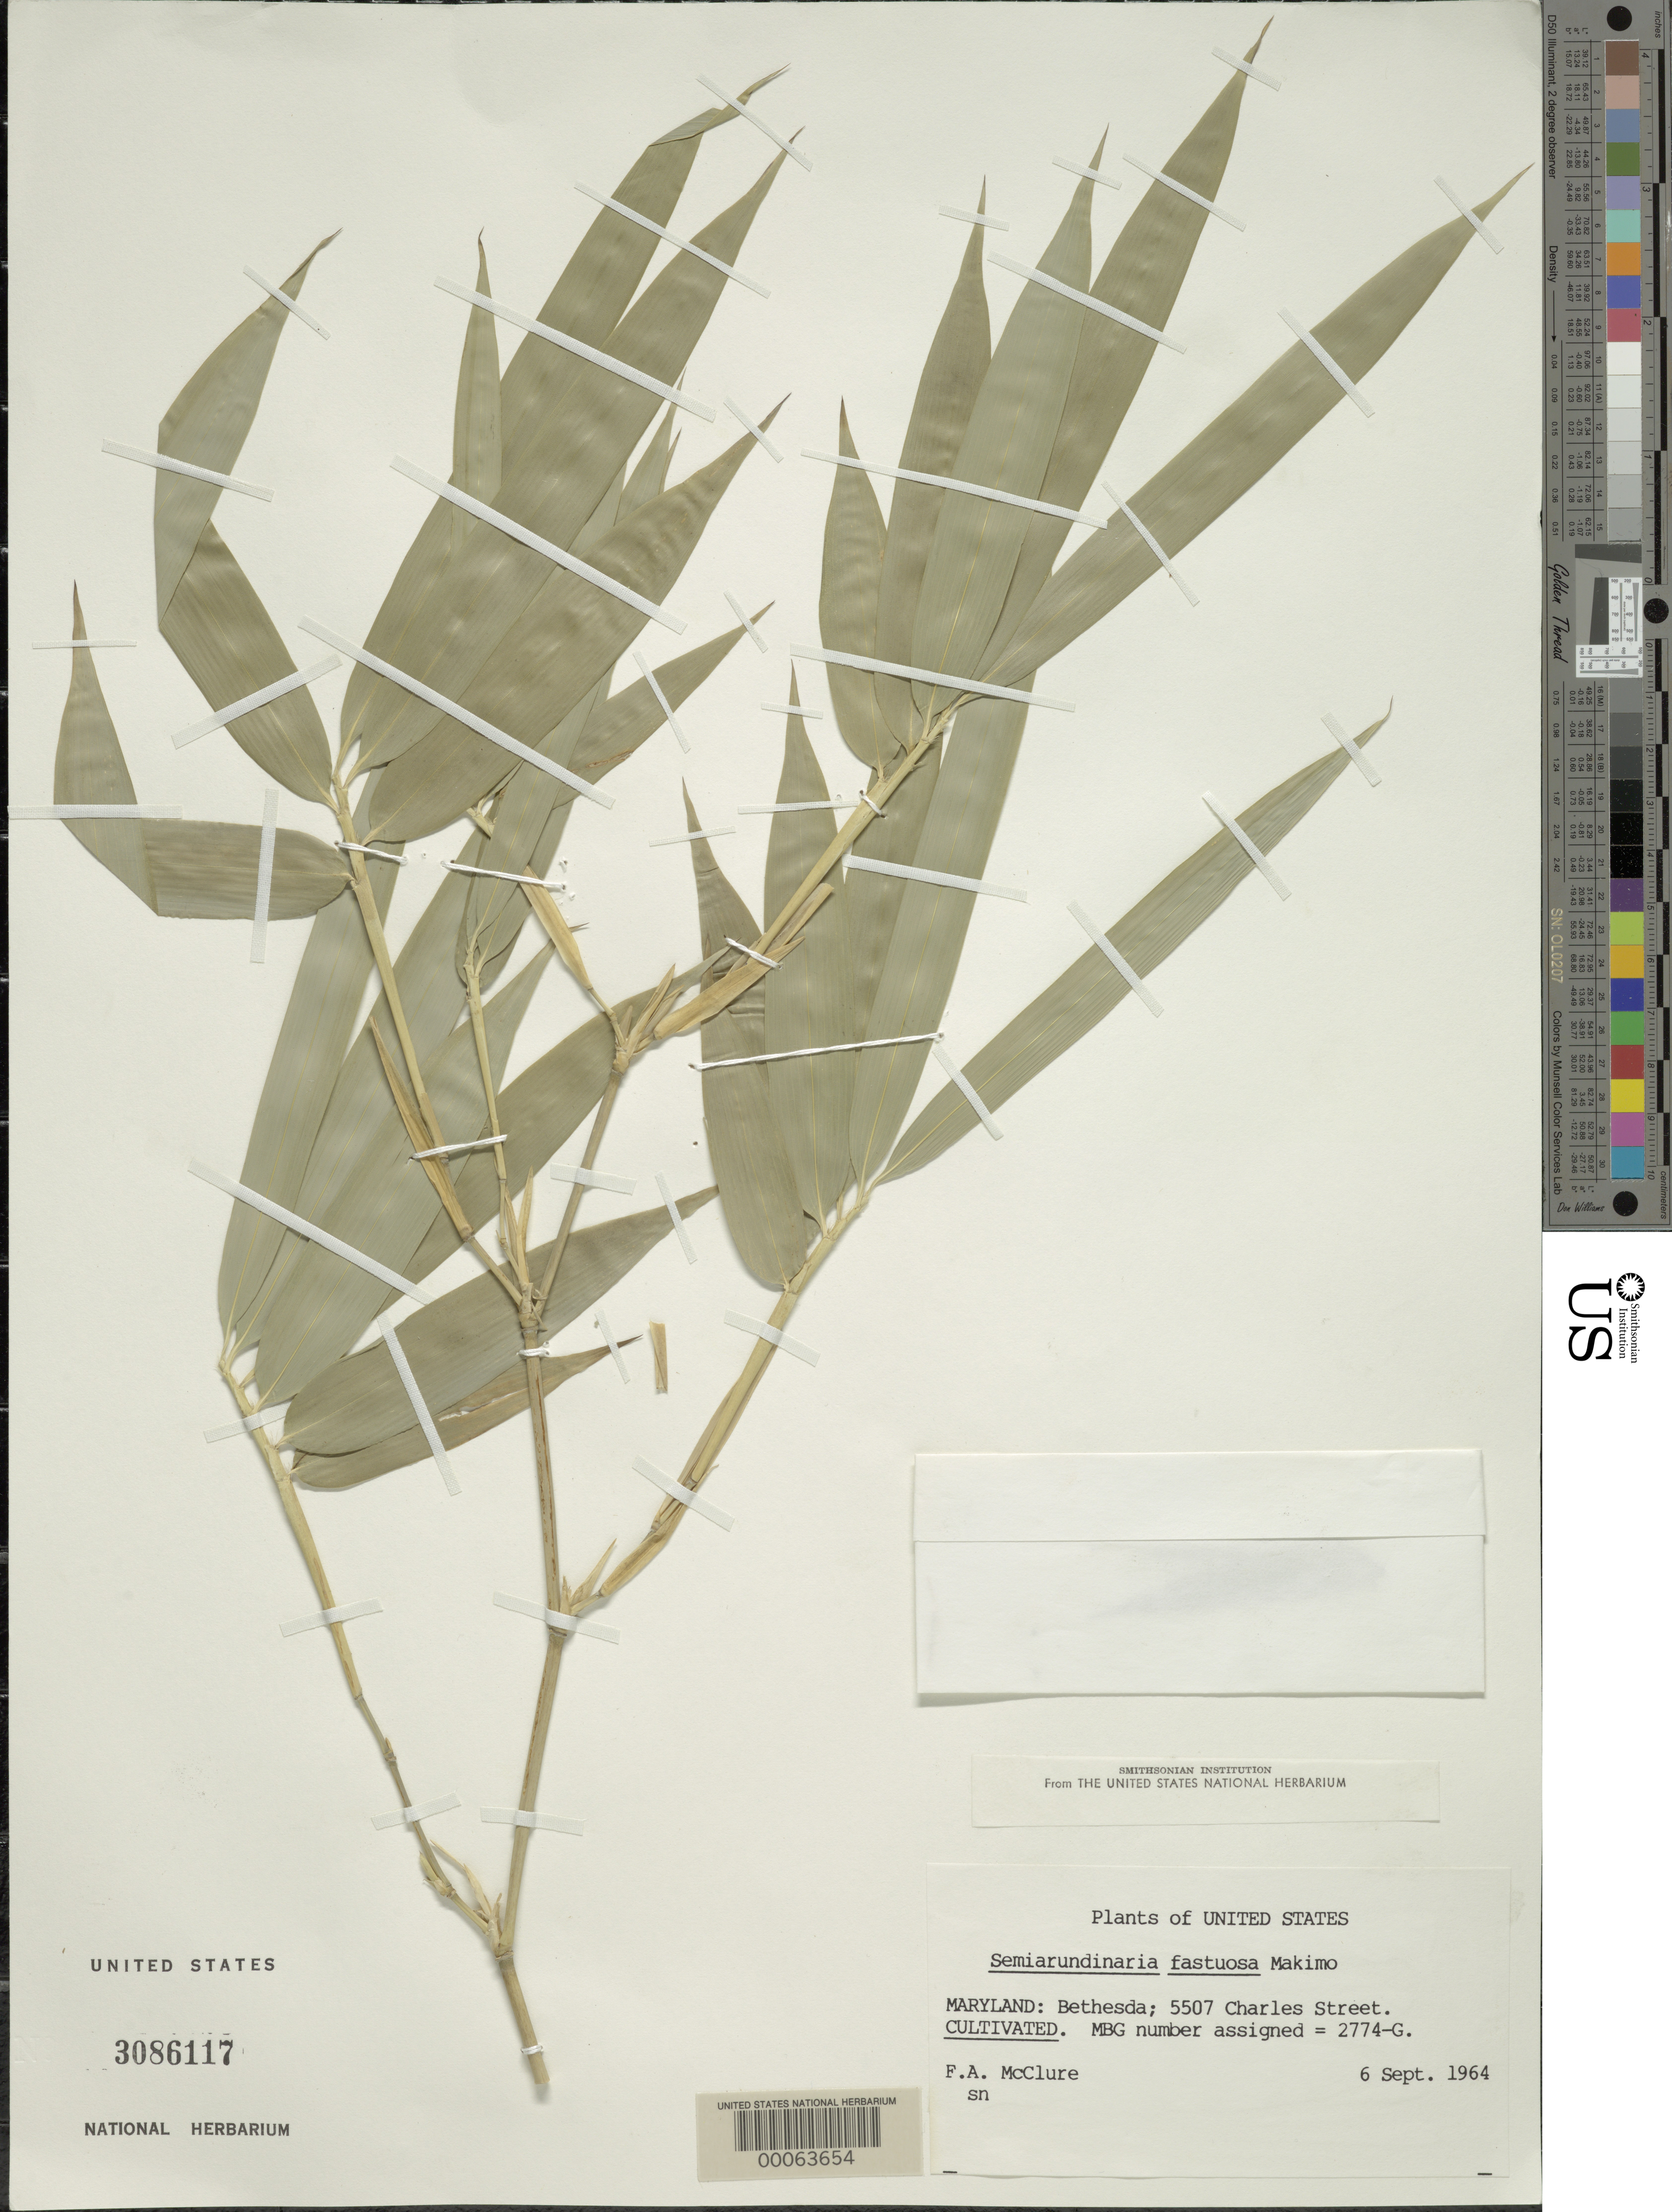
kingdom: Plantae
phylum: Tracheophyta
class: Liliopsida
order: Poales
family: Poaceae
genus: Semiarundinaria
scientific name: Semiarundinaria fastuosa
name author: Makino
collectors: F. A. McClure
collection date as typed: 06 Sep 1964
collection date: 1964-09-06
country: United States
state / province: Maryland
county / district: Montgomery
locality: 5507 Charles Street, Bethesda (McClure's garden)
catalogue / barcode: US 3086117